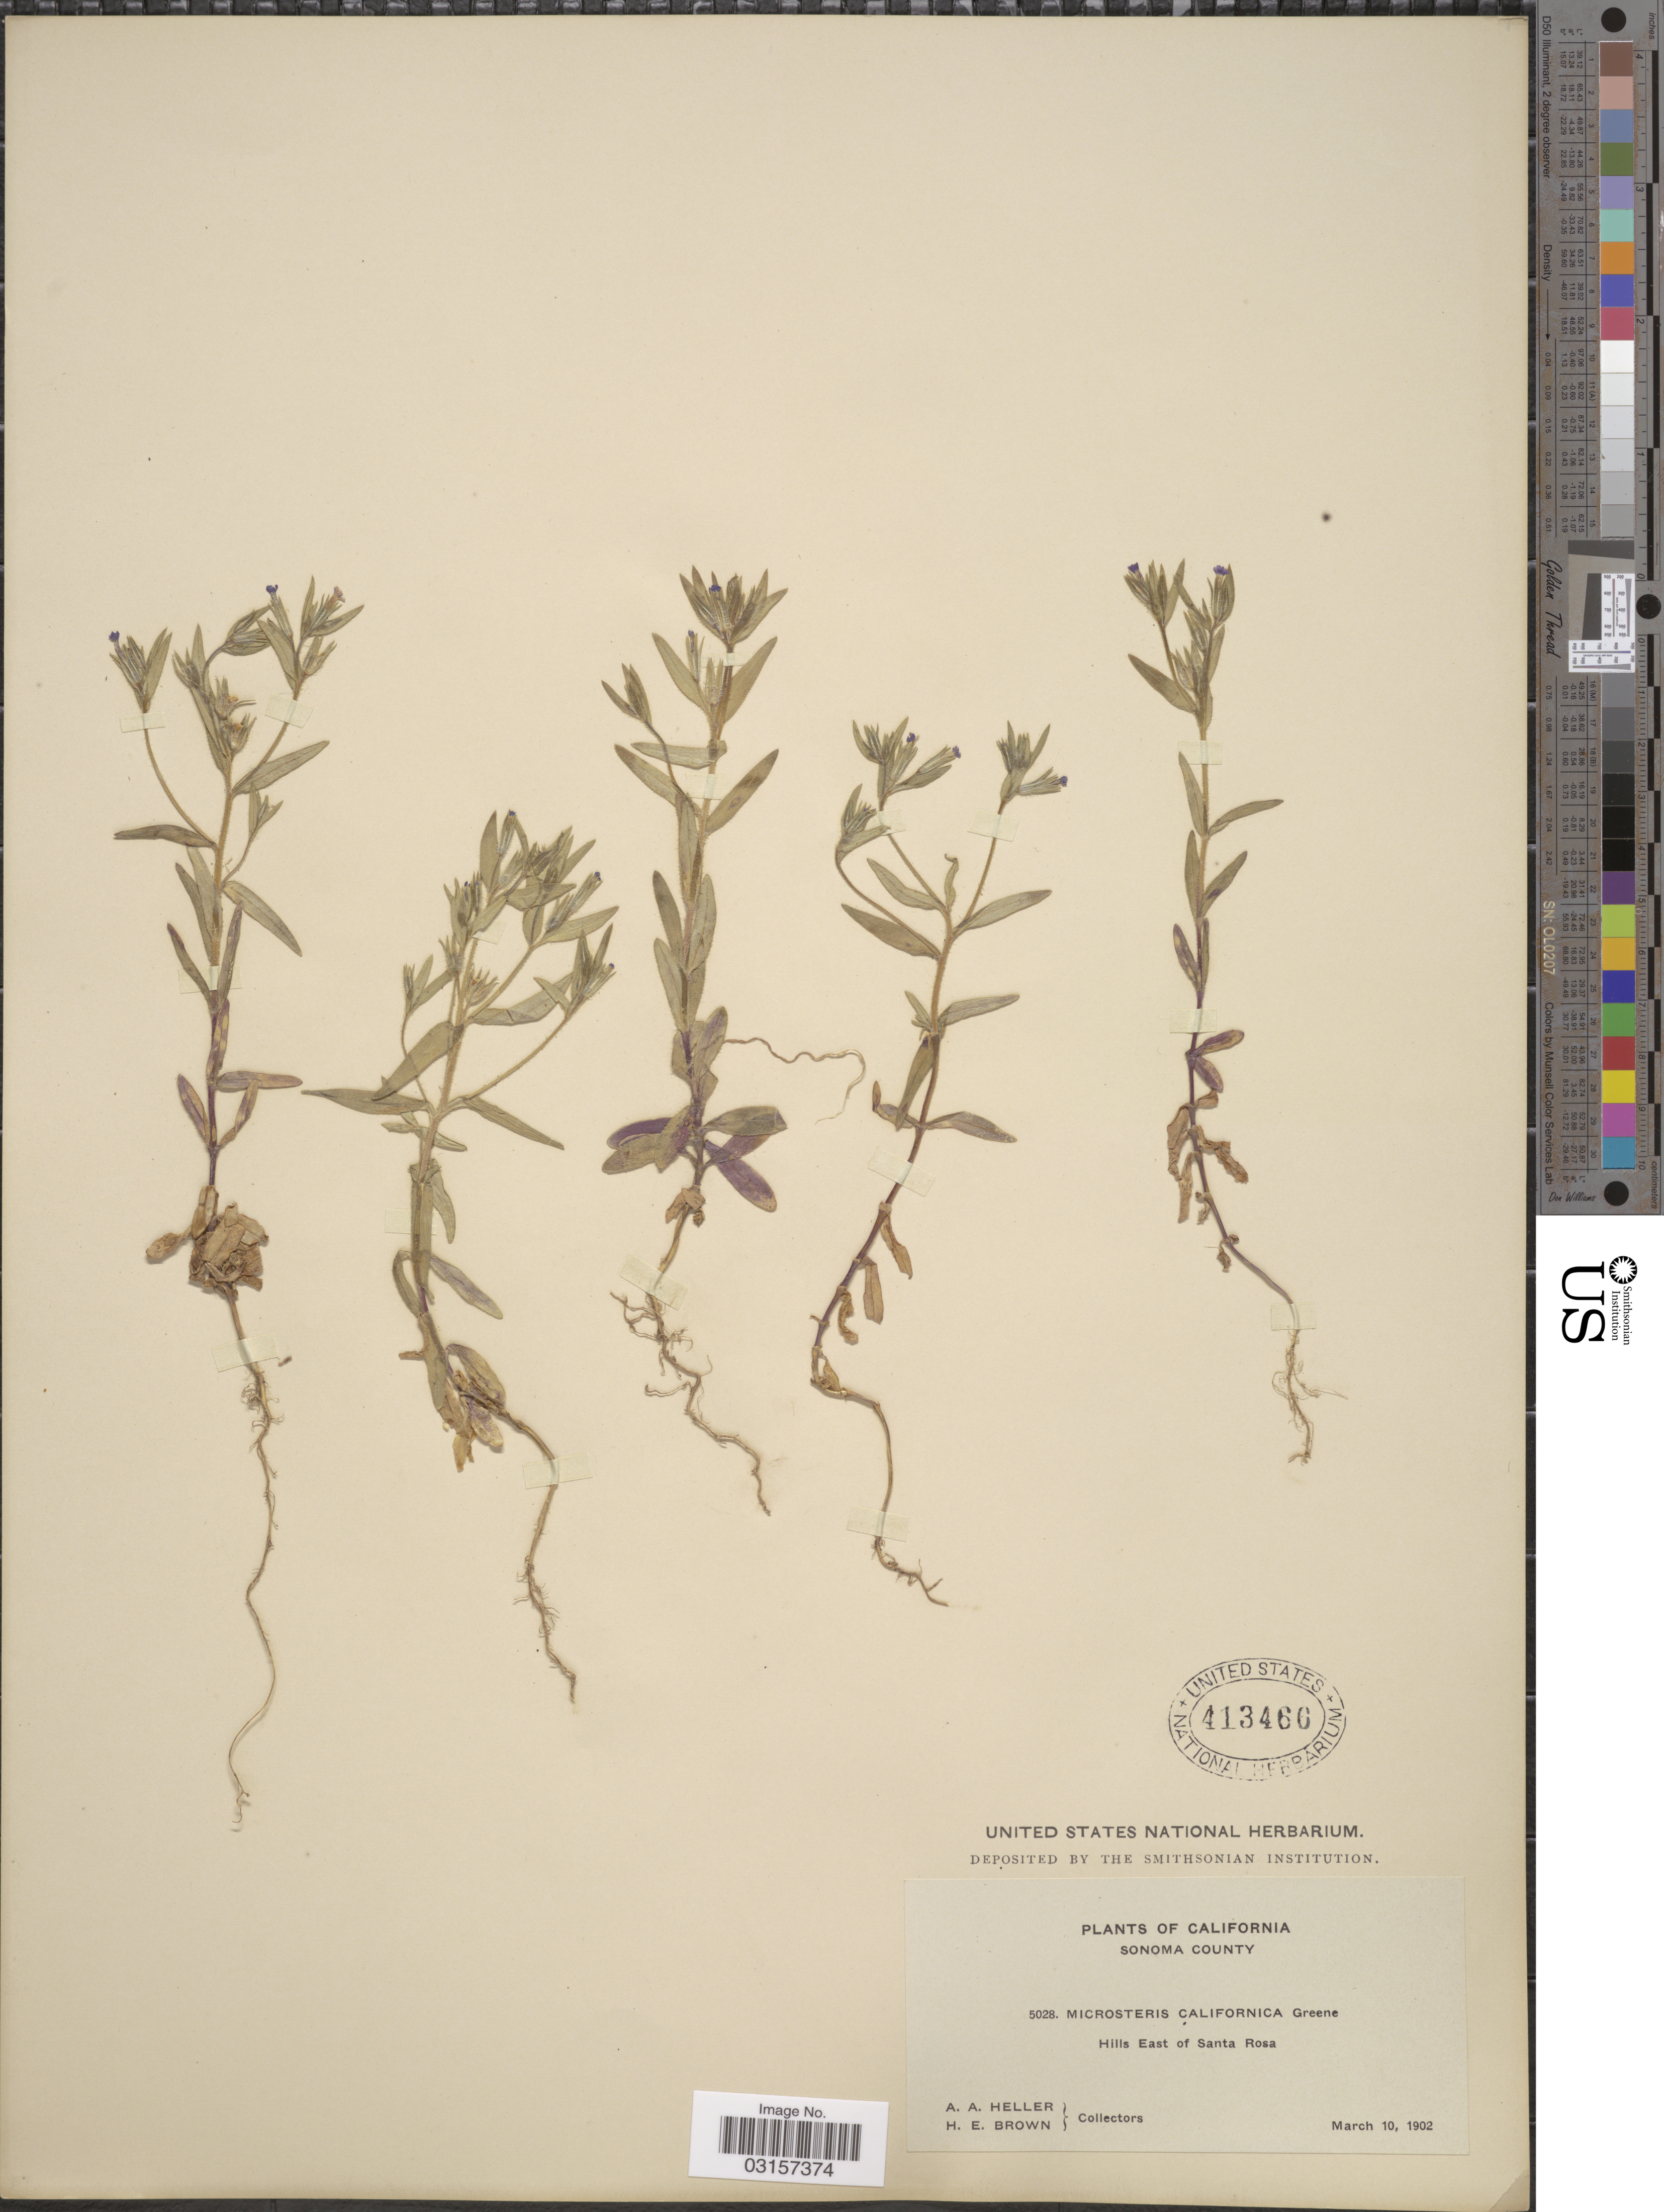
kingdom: Plantae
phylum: Tracheophyta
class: Magnoliopsida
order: Ericales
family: Polemoniaceae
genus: Microsteris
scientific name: Microsteris gracilis var. gracilis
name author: (Hook.) Greene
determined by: (US) Smithsonian Institution - National Museum of Natural History - Department of Botany (UNITED STATES)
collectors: A. A. Heller & H. E. Brown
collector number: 5028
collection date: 1902-03-10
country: United States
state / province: California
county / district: Sonoma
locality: Sonoma County, Hills East of Santa Rosa.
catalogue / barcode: US 413466